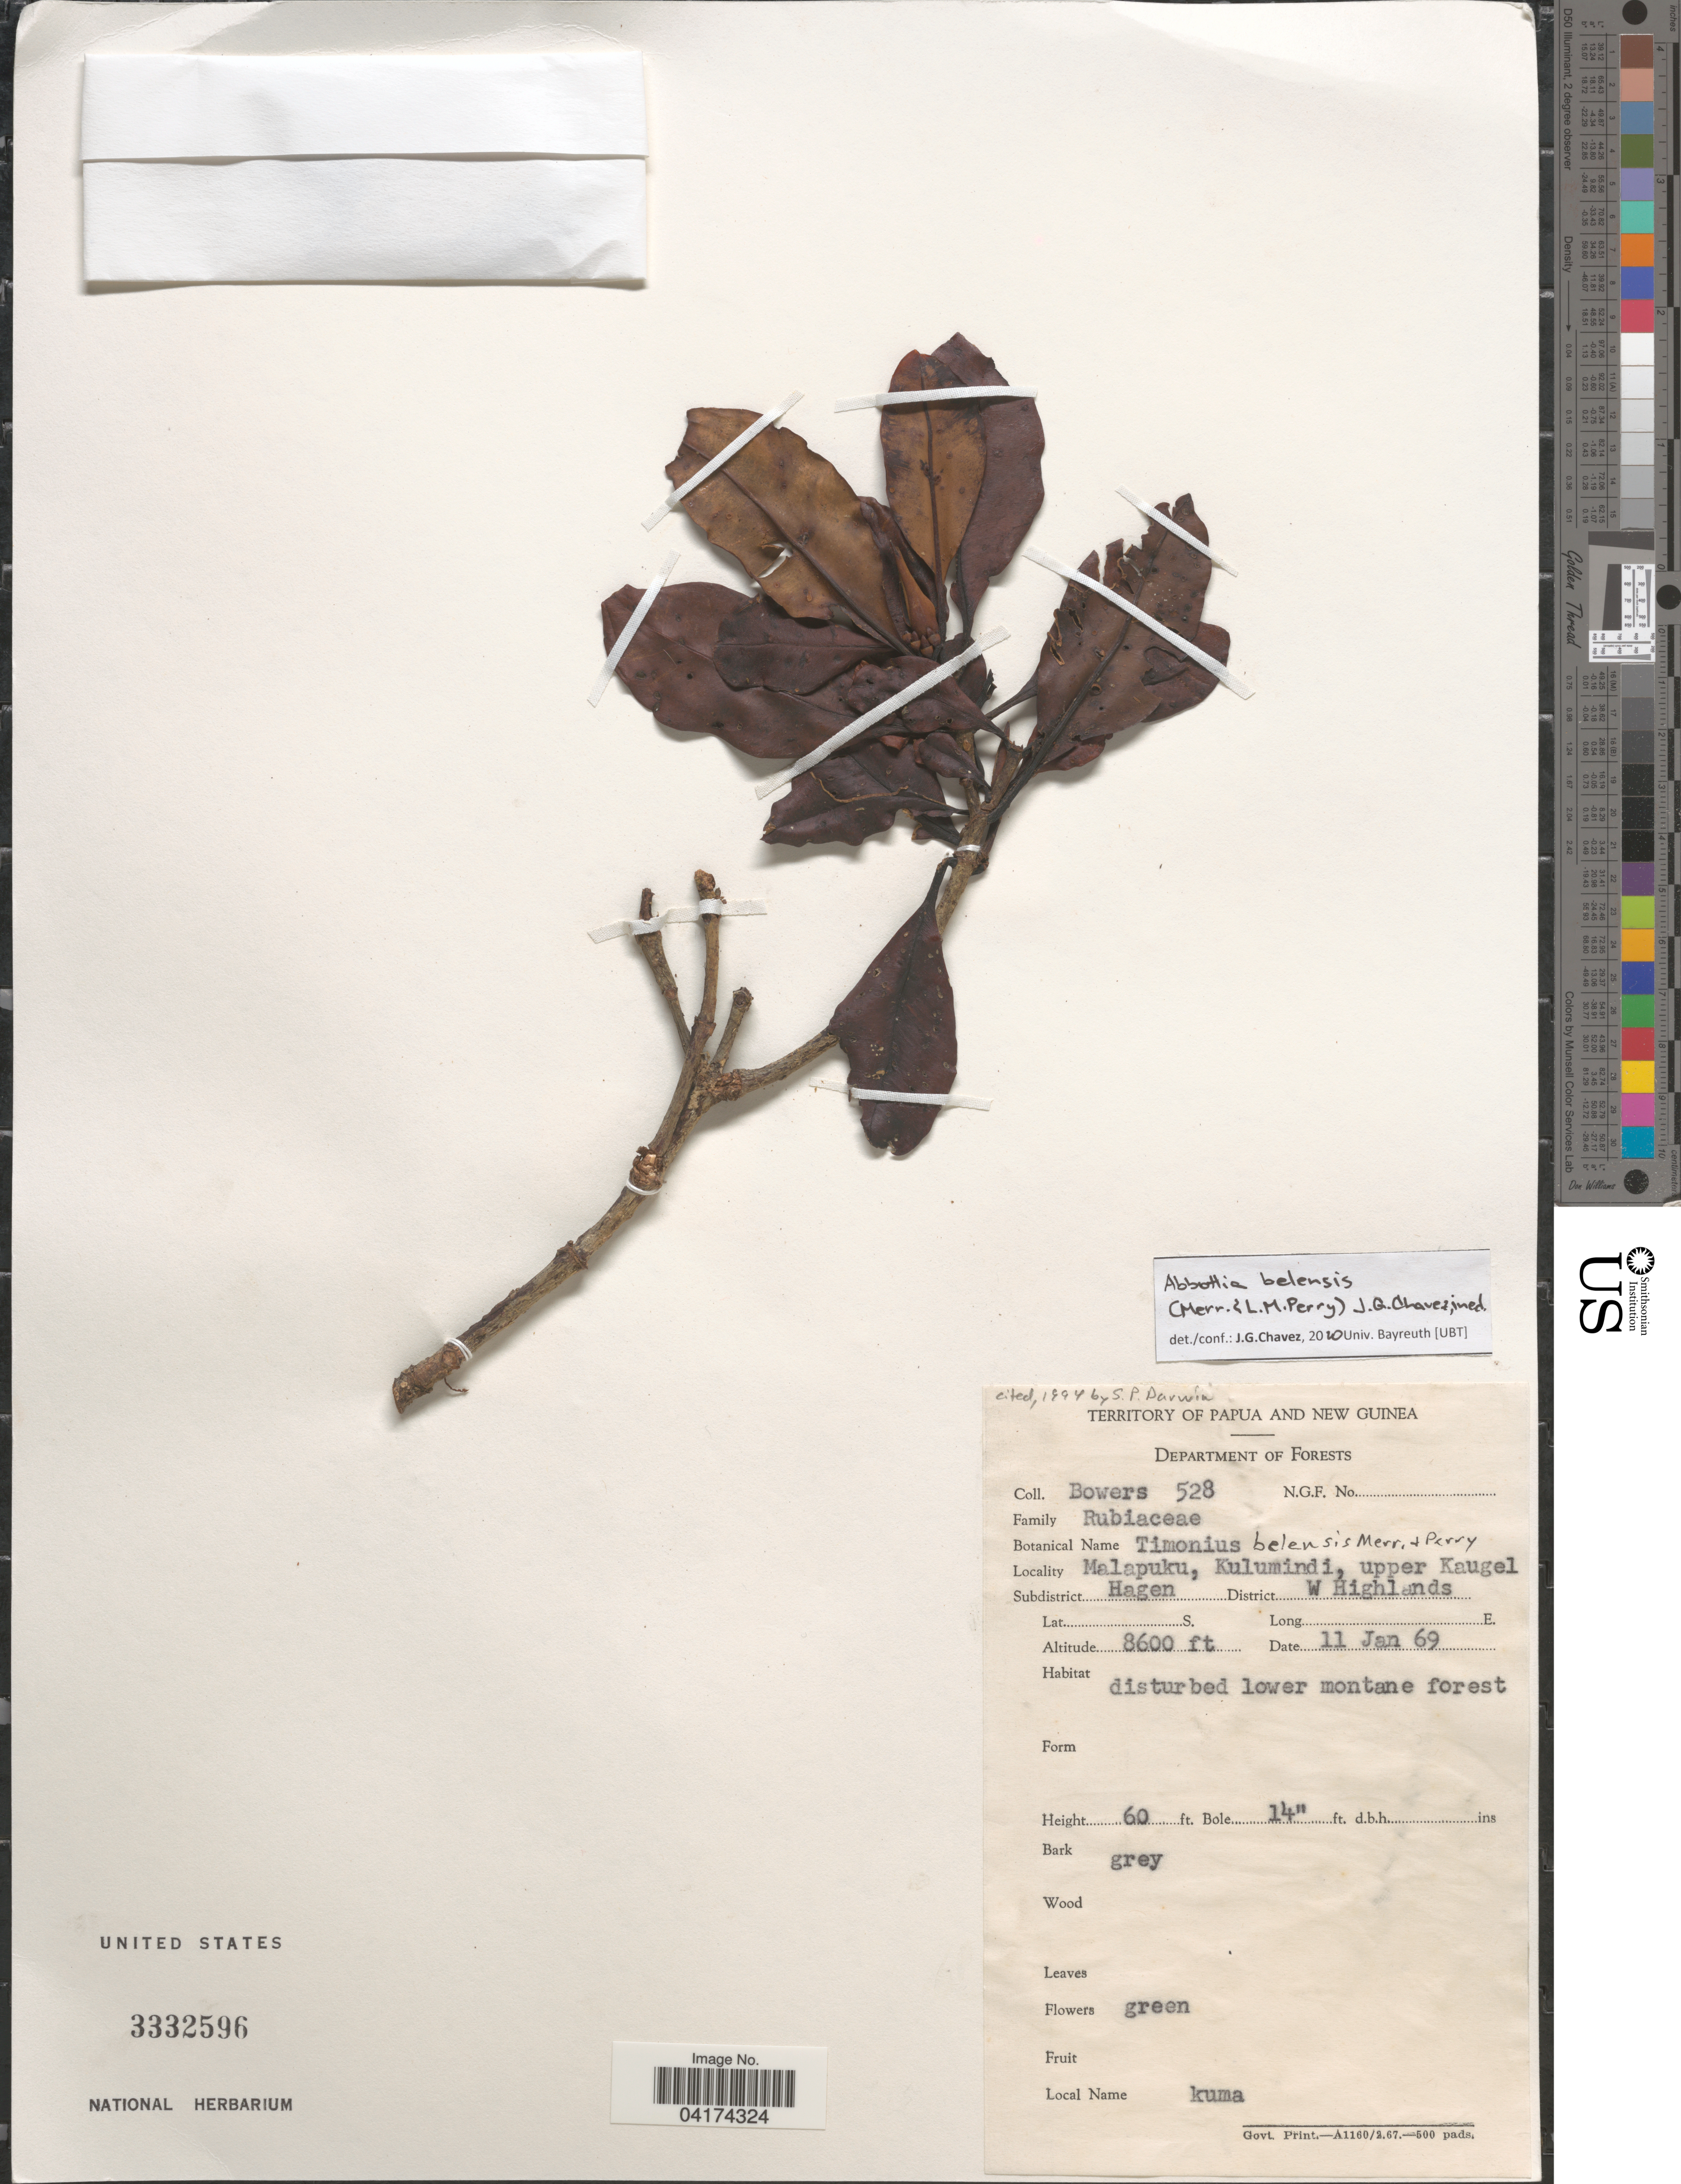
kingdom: Plantae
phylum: Tracheophyta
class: Magnoliopsida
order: Gentianales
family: Rubiaceae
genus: Abbottia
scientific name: Abbottia belensis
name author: (Merr. & L.M. Perry) J.G. Chavez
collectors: -. Bowers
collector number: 528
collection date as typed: Transcribed d/m/y: 11/1/69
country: Papua New Guinea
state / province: Western Highlands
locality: Territory of Papua and New Guinea. Malapuku, Kulumindi, upper Kaugel. Subdistrict Hagen. District W Highlands.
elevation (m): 2621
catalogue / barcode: US 3332596